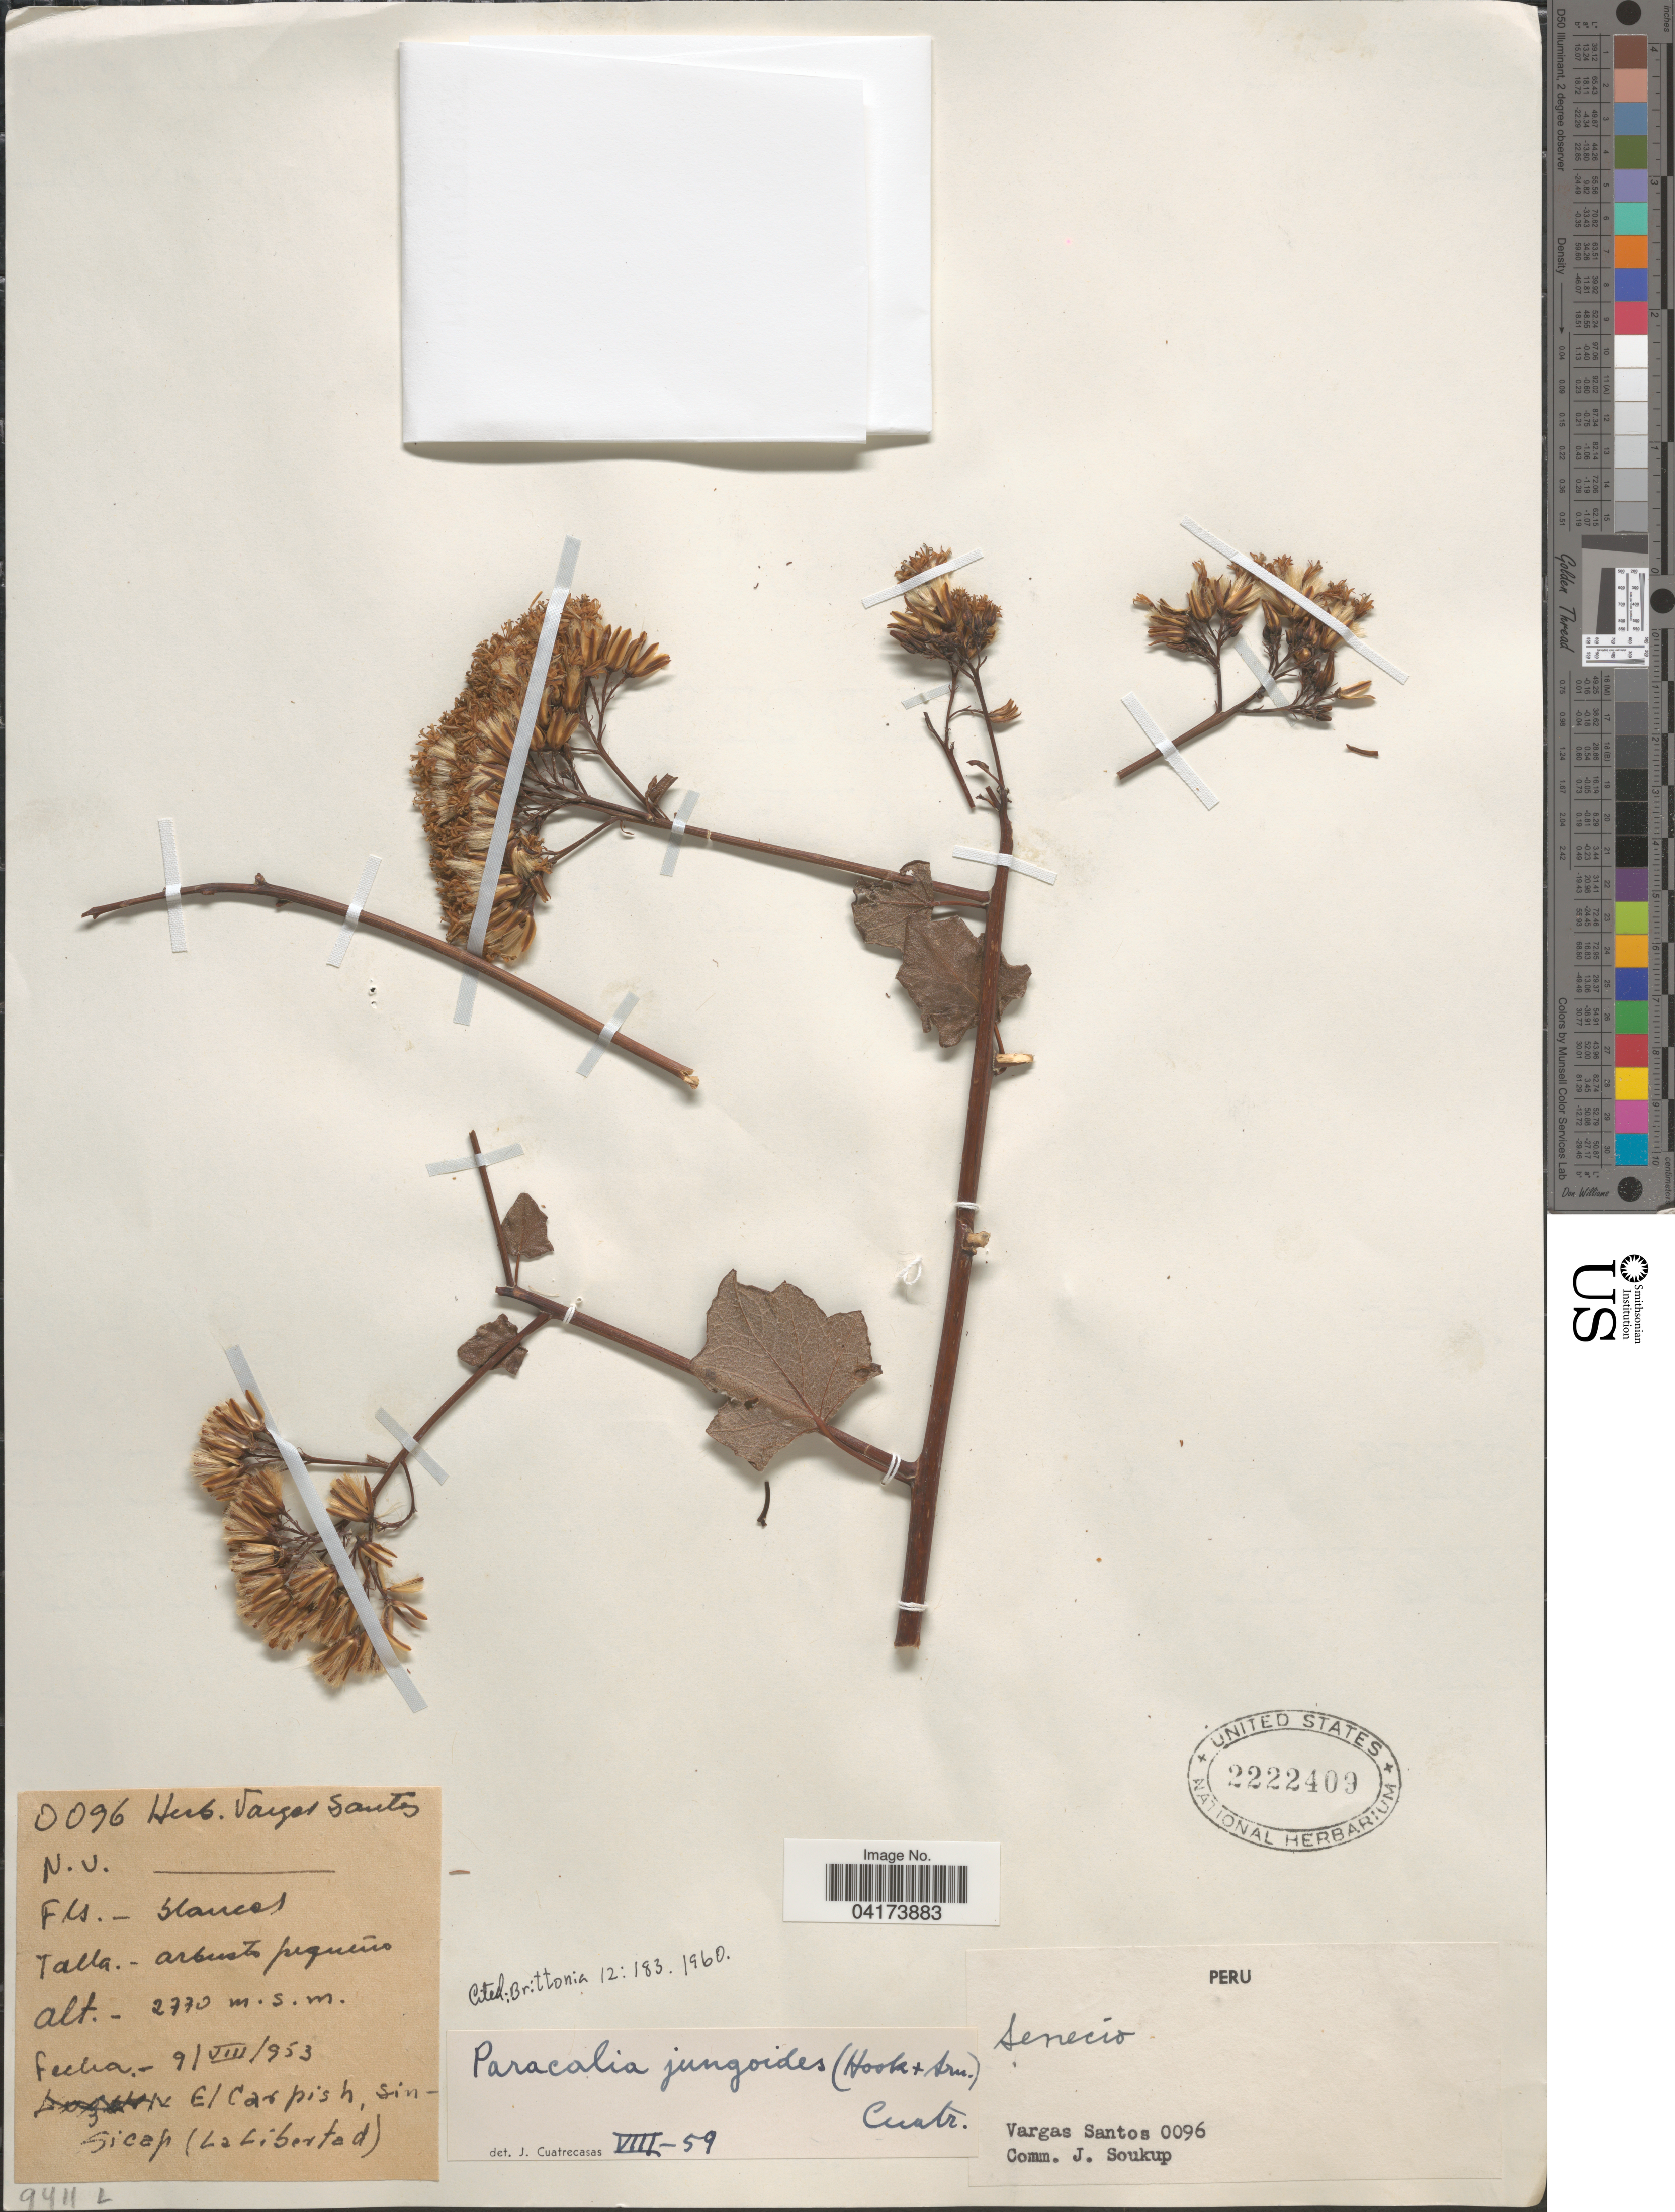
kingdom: Plantae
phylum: Tracheophyta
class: Magnoliopsida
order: Asterales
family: Asteraceae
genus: Paracalia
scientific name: Paracalia jungioides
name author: (Hook. & Arn.) Cuatrec.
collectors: Vargas Santos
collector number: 0096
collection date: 1953-08-09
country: Peru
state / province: La Libertad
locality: El Carpish, Sinsicap.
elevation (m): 2770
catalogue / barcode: US 2222409